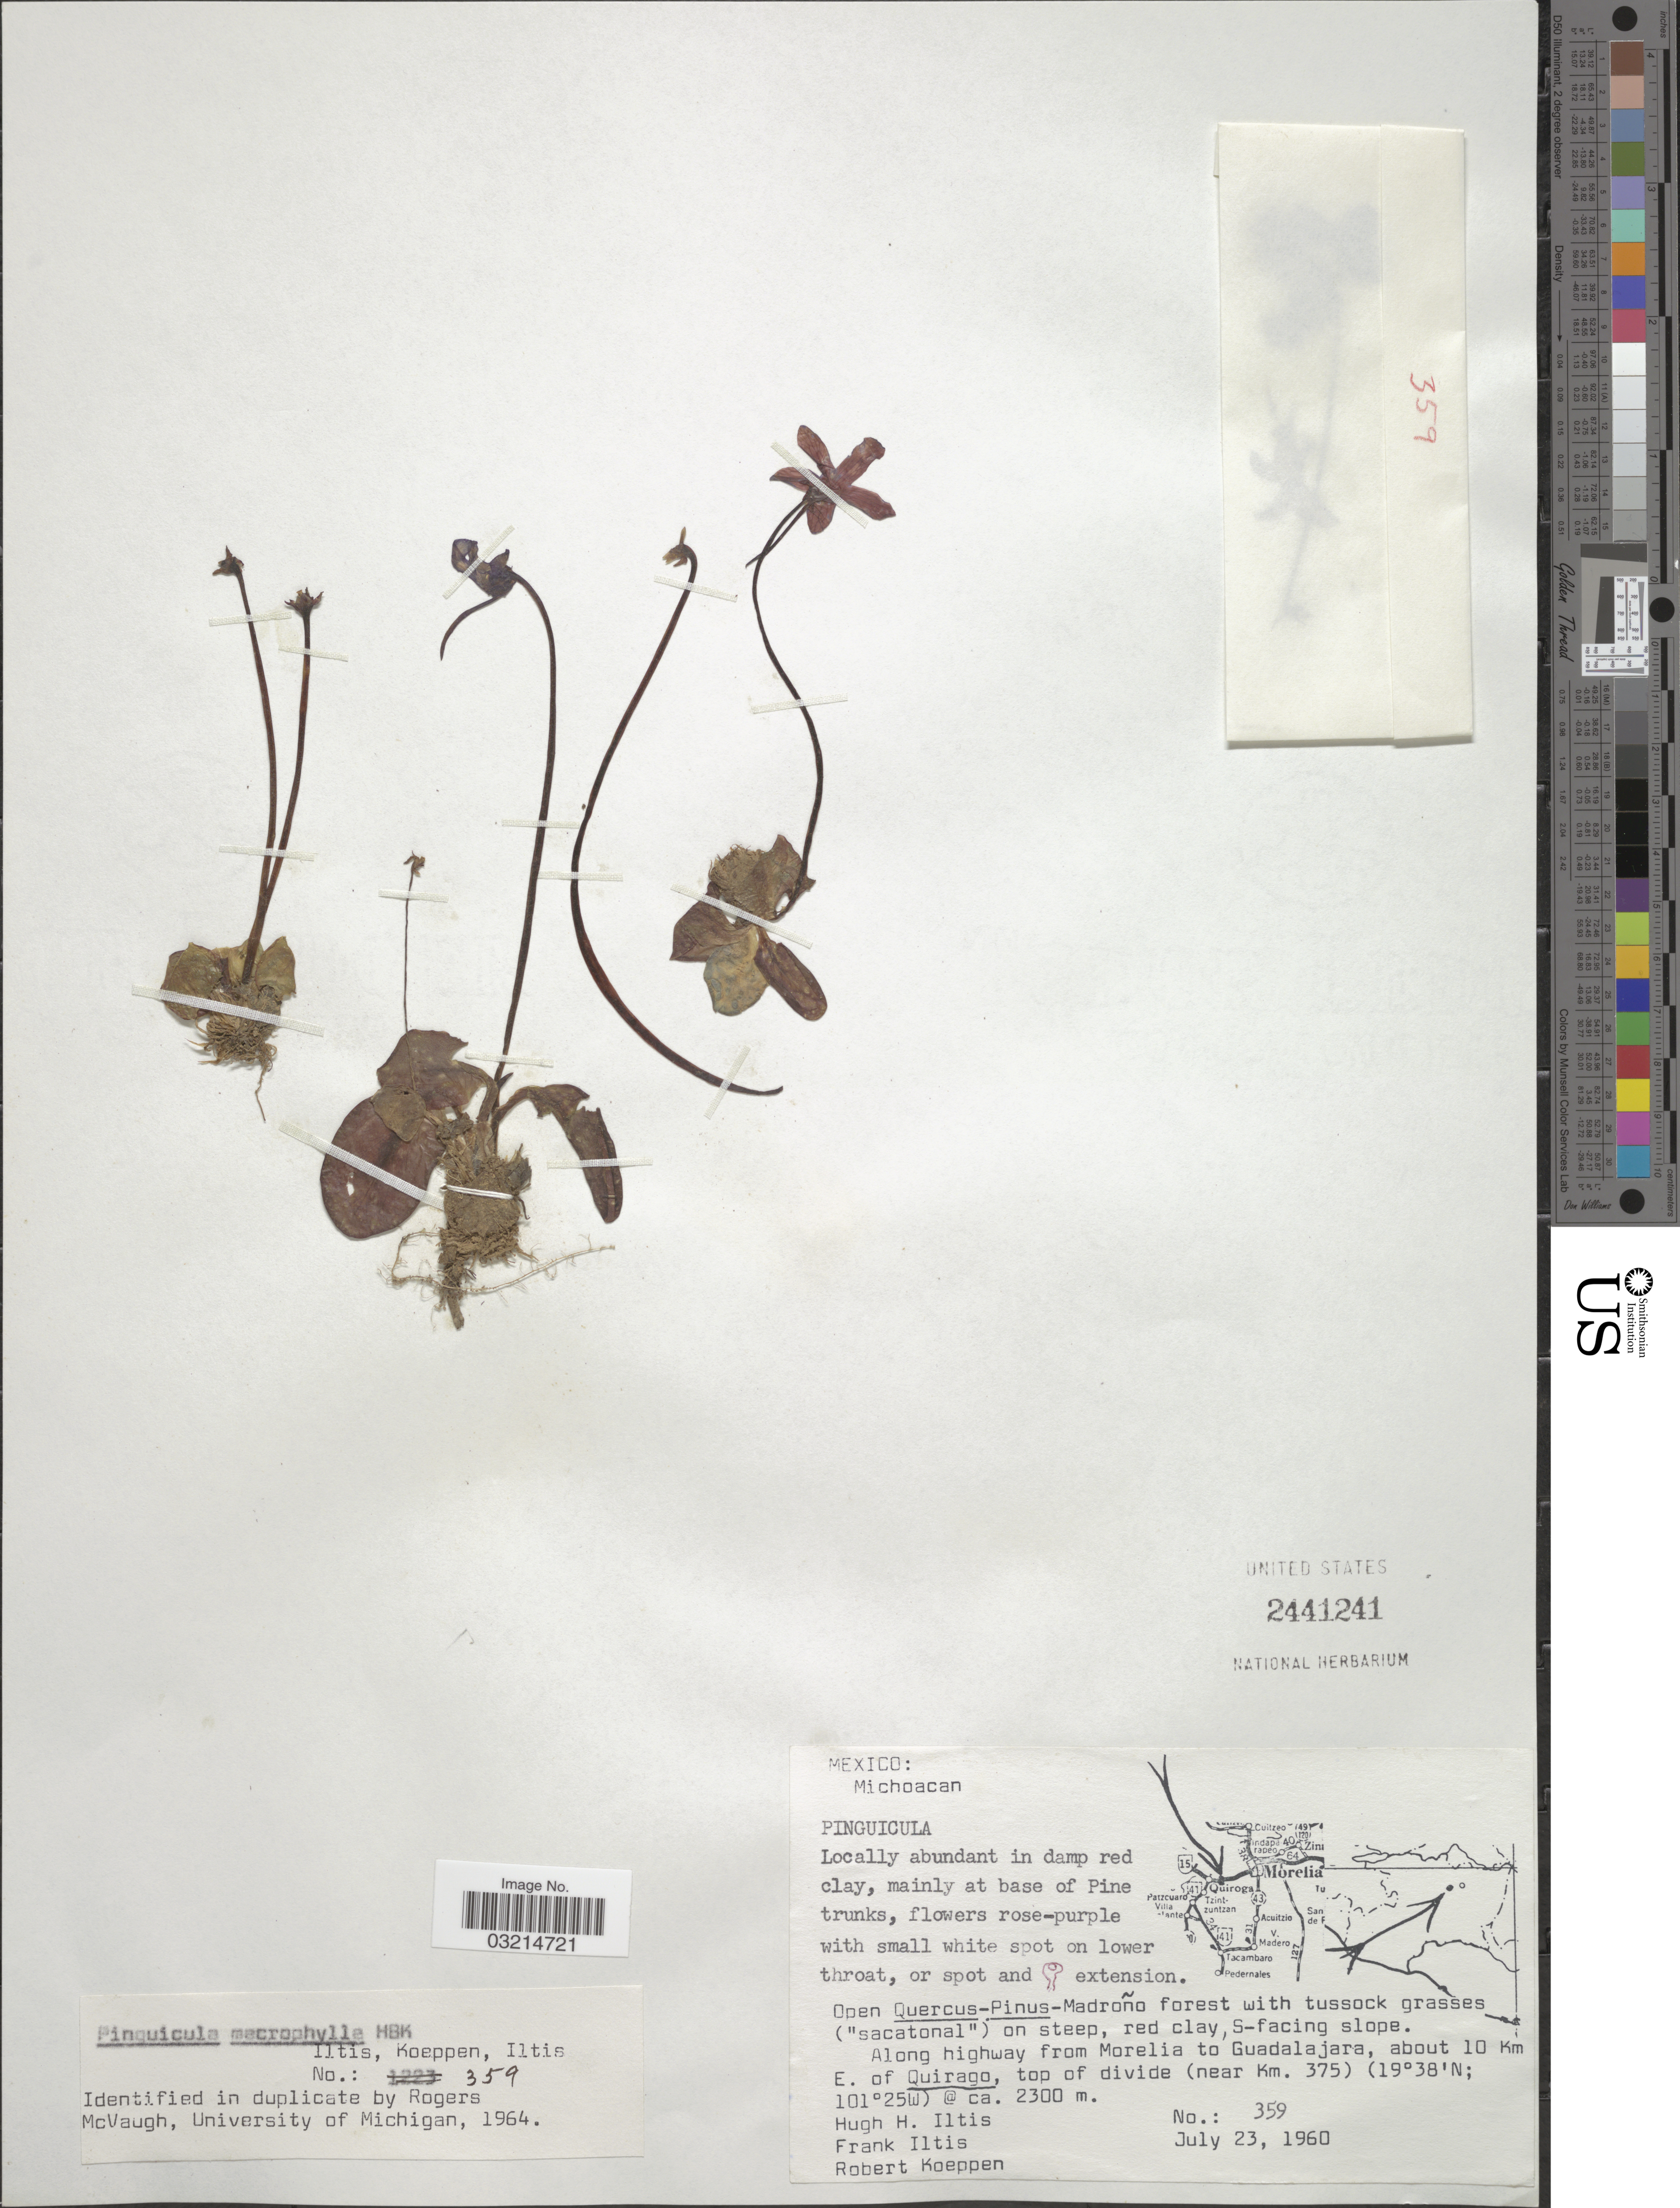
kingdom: Plantae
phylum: Tracheophyta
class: Magnoliopsida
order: Lamiales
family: Lentibulariaceae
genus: Pinguicula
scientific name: Pinguicula macrophylla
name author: Kunth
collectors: H. Iltis, F. S. Iltis & R. C. Koeppen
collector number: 359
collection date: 1960-07-23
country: Mexico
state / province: Michoacán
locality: S-facing slope. Along highway from Morelia to Guadalajara, about 10 Km E. of Quirago, top of divide (near Km. 375).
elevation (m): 2300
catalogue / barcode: US 2441241